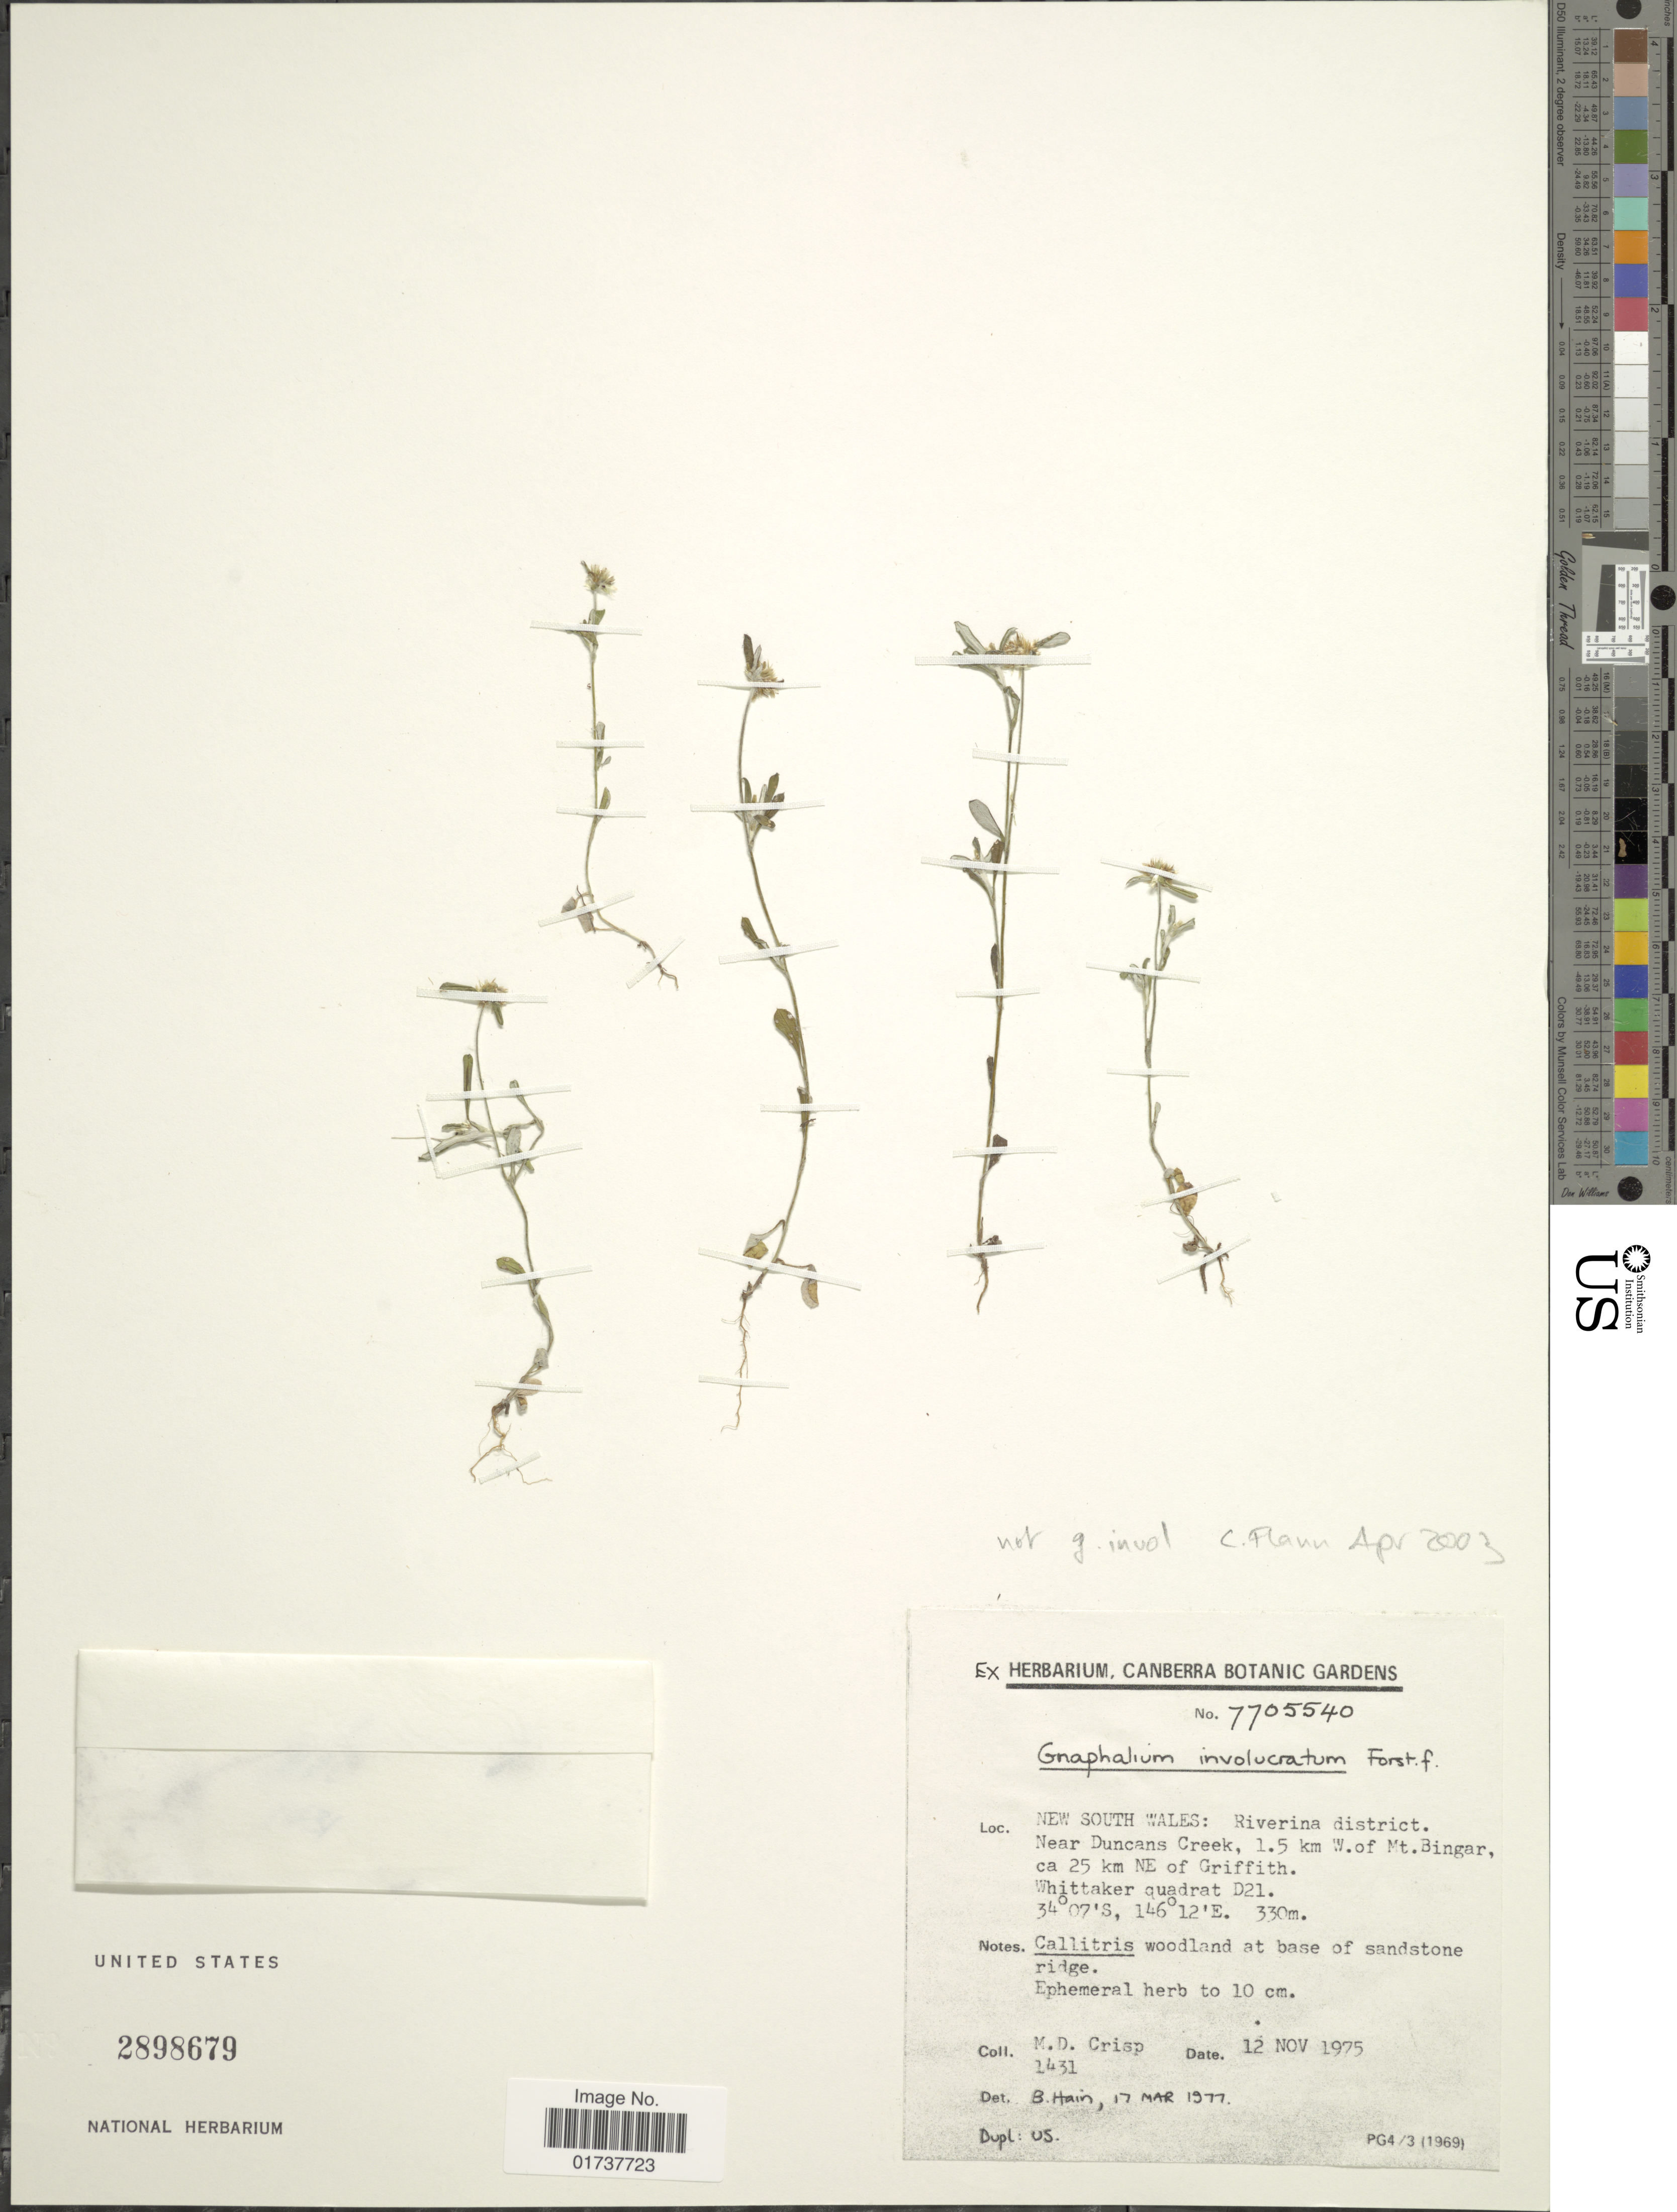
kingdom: Plantae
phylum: Tracheophyta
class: Magnoliopsida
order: Asterales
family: Asteraceae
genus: Gnaphalium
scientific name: Gnaphalium sp.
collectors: M. Crisp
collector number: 1431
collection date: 1975-11-12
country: Australia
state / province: New South Wales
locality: Riverina district, Near Duncans Creek, 1.5 km W. of Mt. Bingar, ca.25 km NE of Griffith, Whittaker quadrat D21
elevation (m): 330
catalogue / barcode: US 2898679